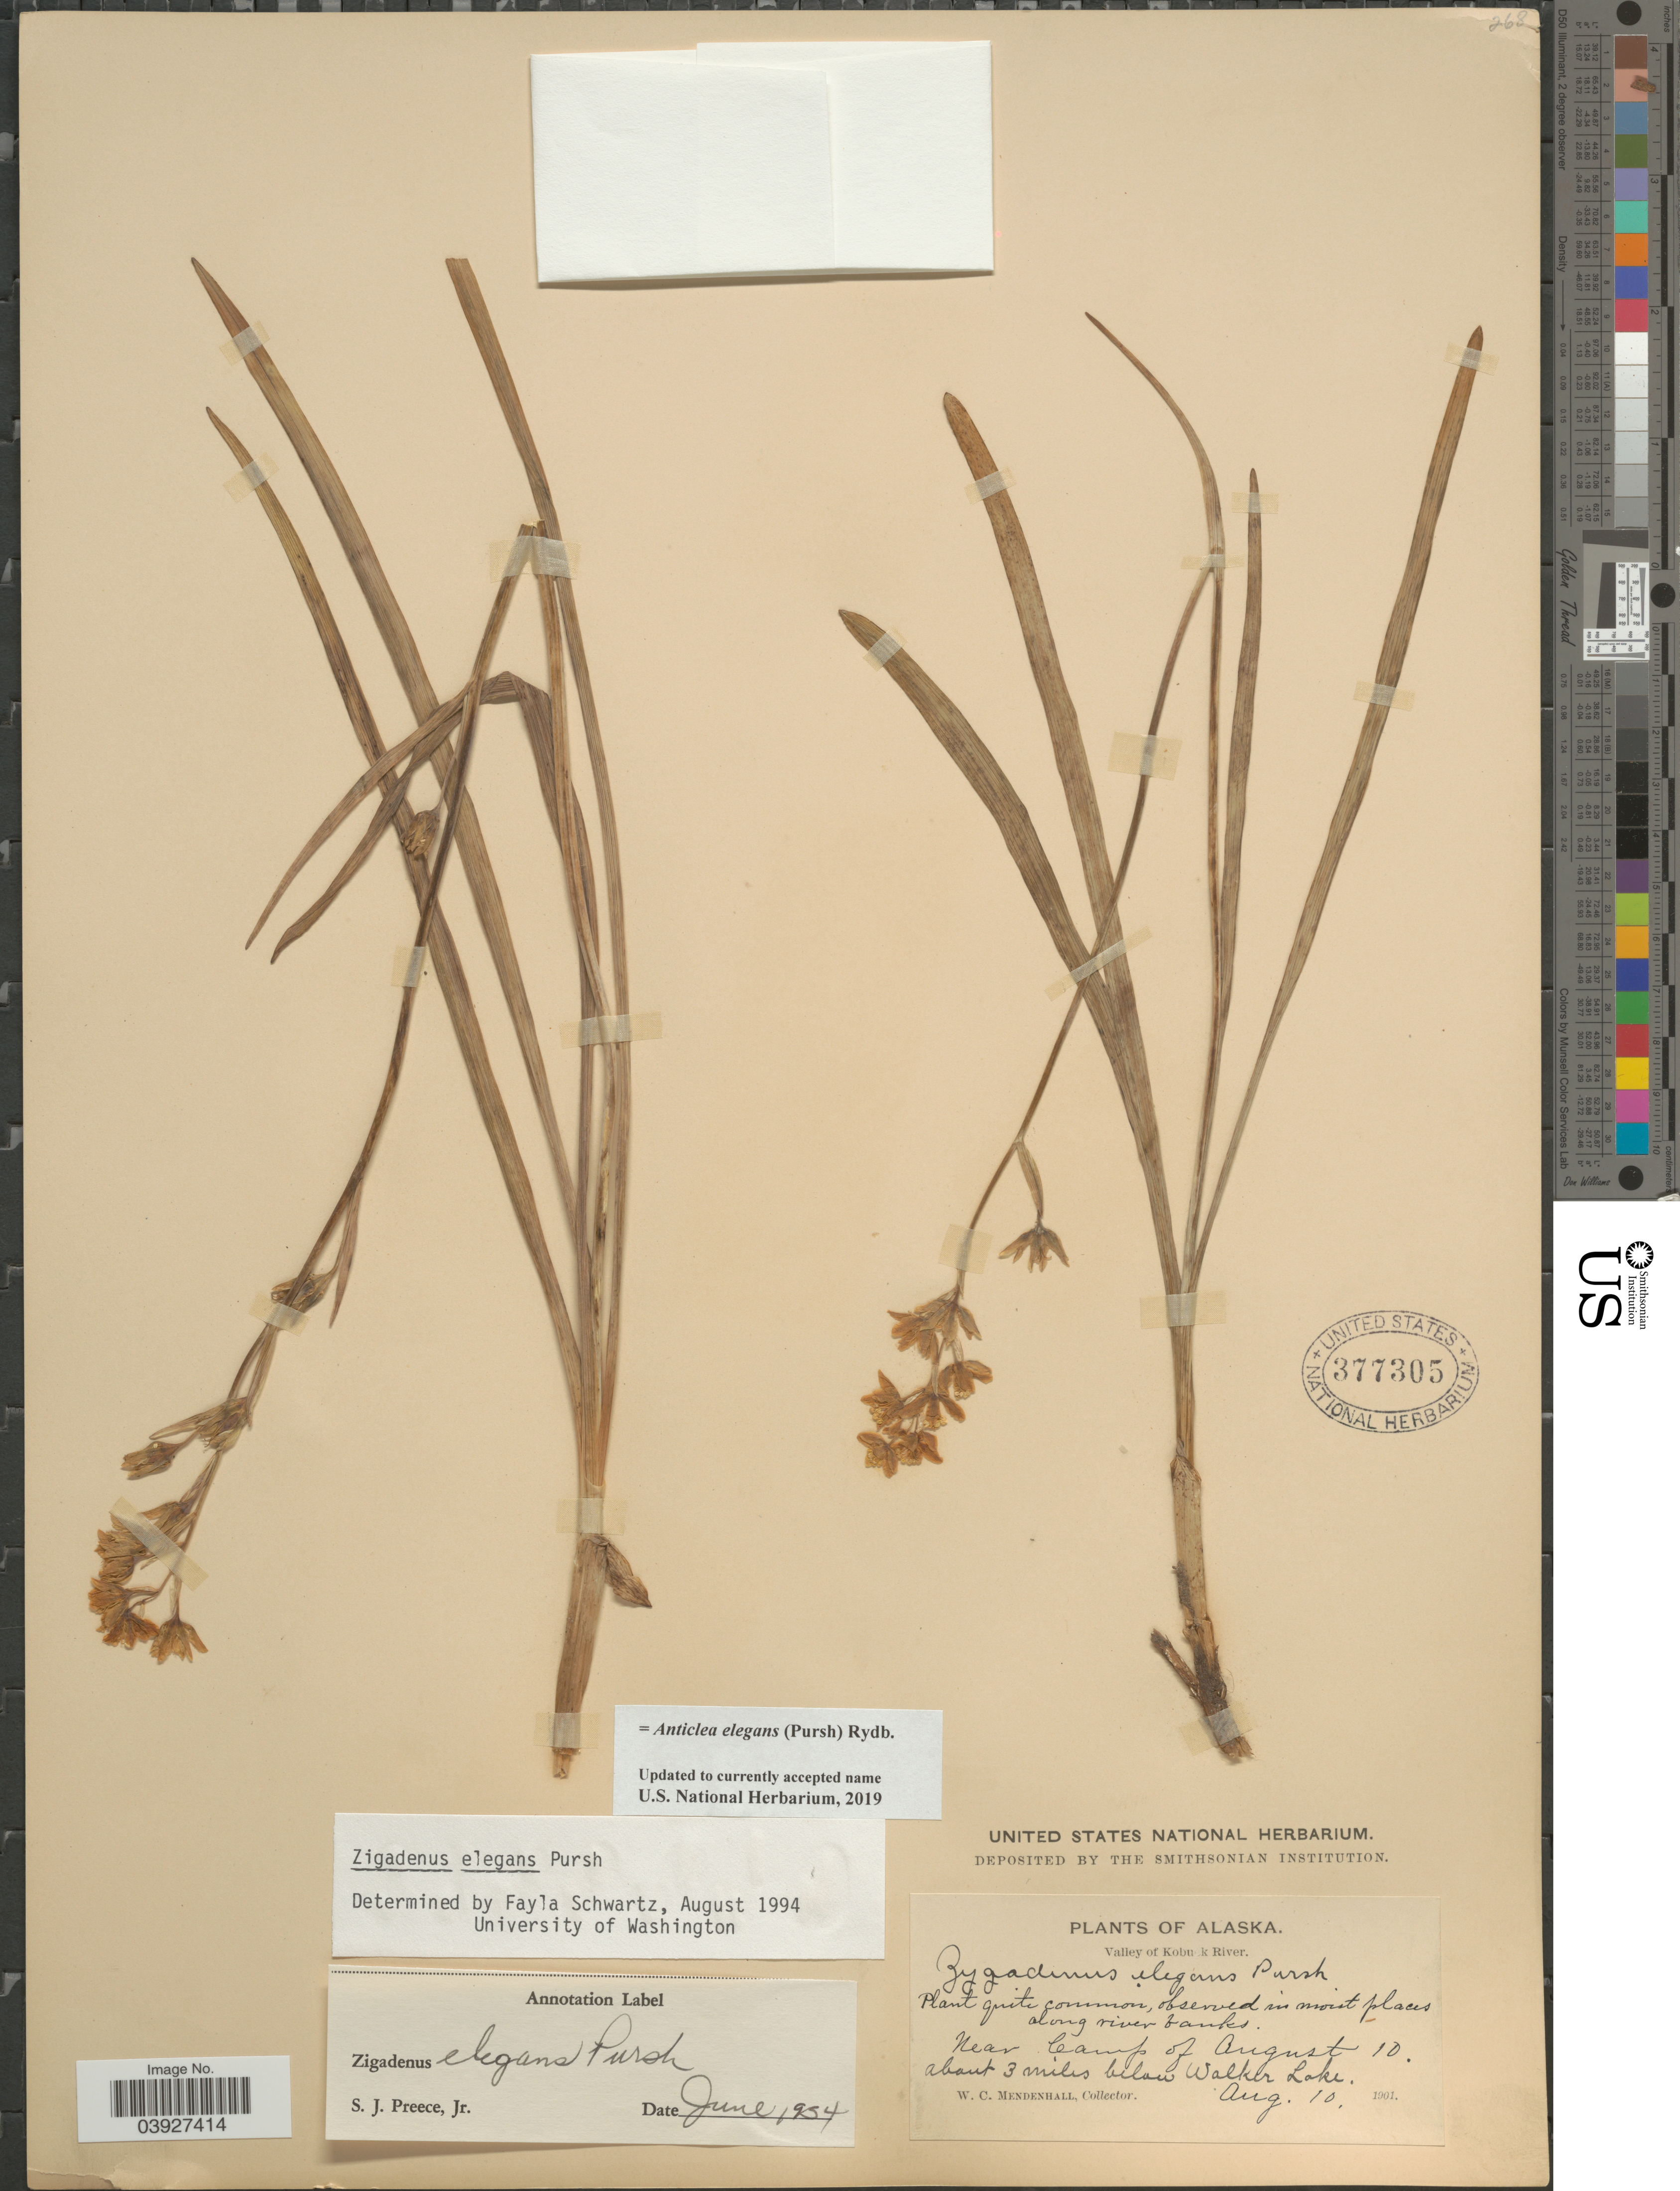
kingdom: Plantae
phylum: Tracheophyta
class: Liliopsida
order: Liliales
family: Melanthiaceae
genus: Anticlea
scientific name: Anticlea elegans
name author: (Pursh) Rydb.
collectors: W. Mendenhall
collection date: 1901-08-10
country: United States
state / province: Alaska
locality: Valley of Kobuk River. Observed in moist places along river banks. Near Camp of August 10. about 3 miles below Walker Lake.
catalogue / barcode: US 377305